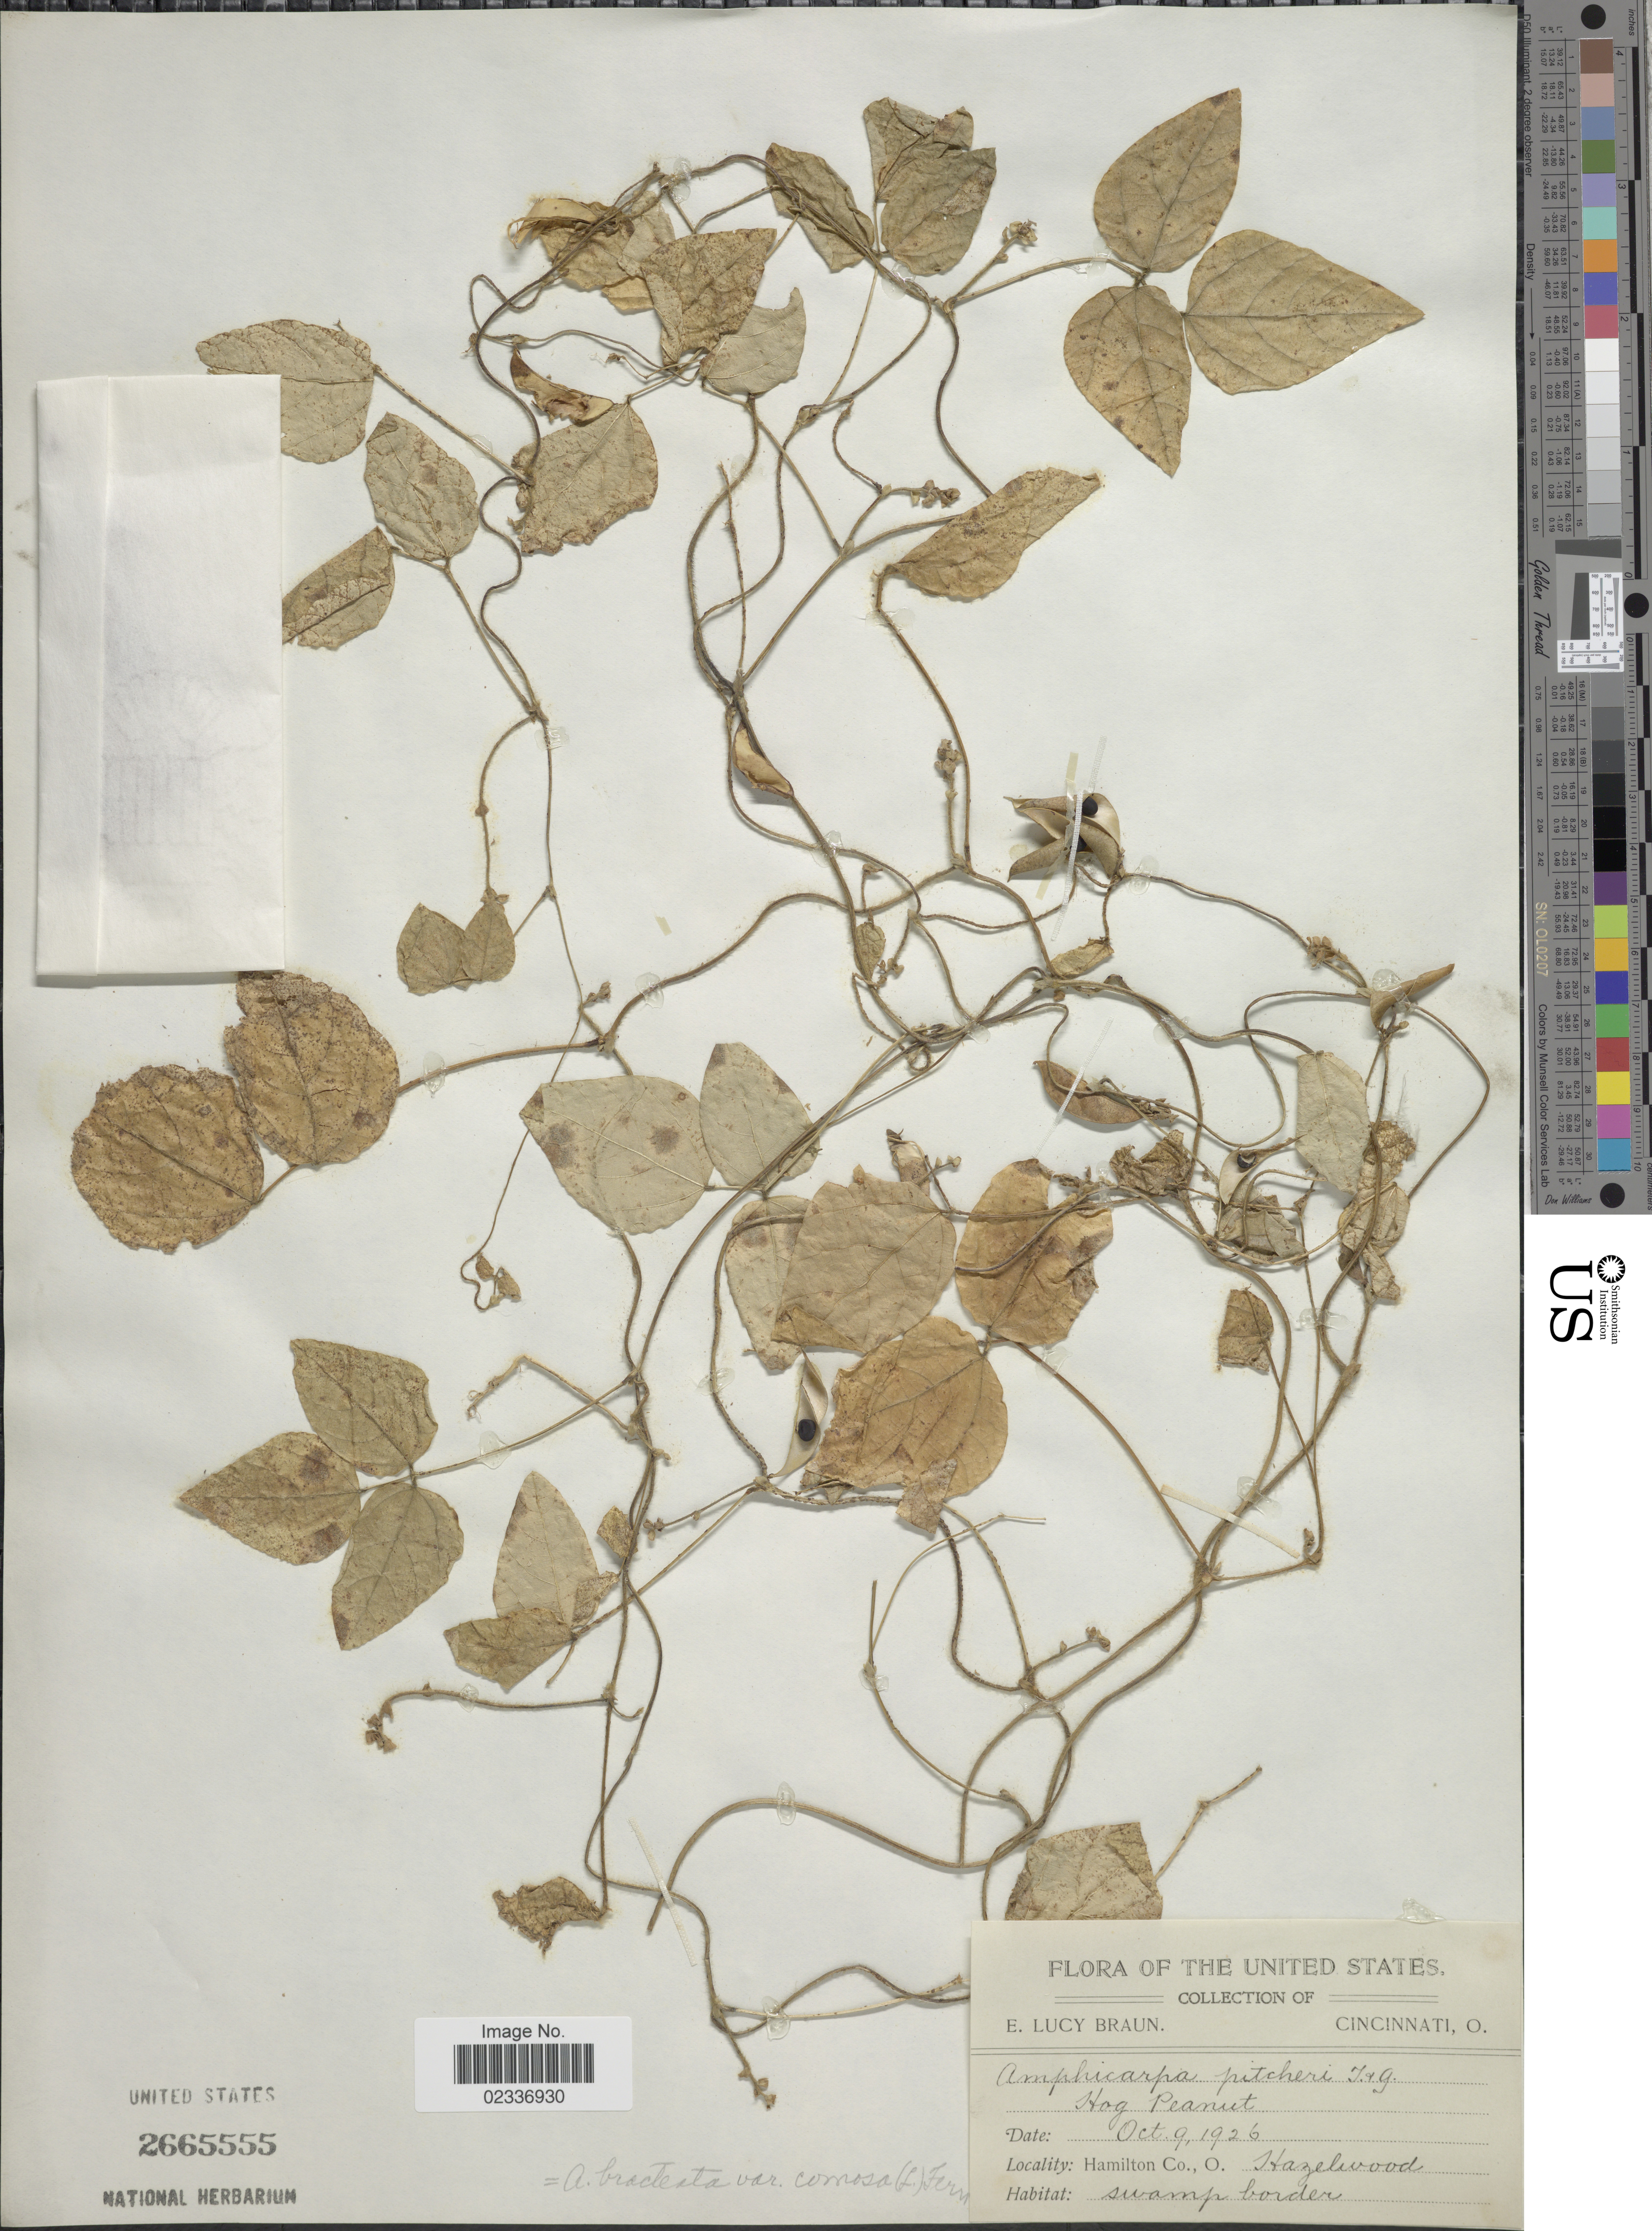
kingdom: Plantae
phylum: Tracheophyta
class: Magnoliopsida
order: Fabales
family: Fabaceae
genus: Amphicarpaea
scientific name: Amphicarpaea bracteata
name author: (L.) Fernald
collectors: E. L. Braun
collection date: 1926-10-09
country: United States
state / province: Ohio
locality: Hamilton Co. Hazelwood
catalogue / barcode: US 2665555